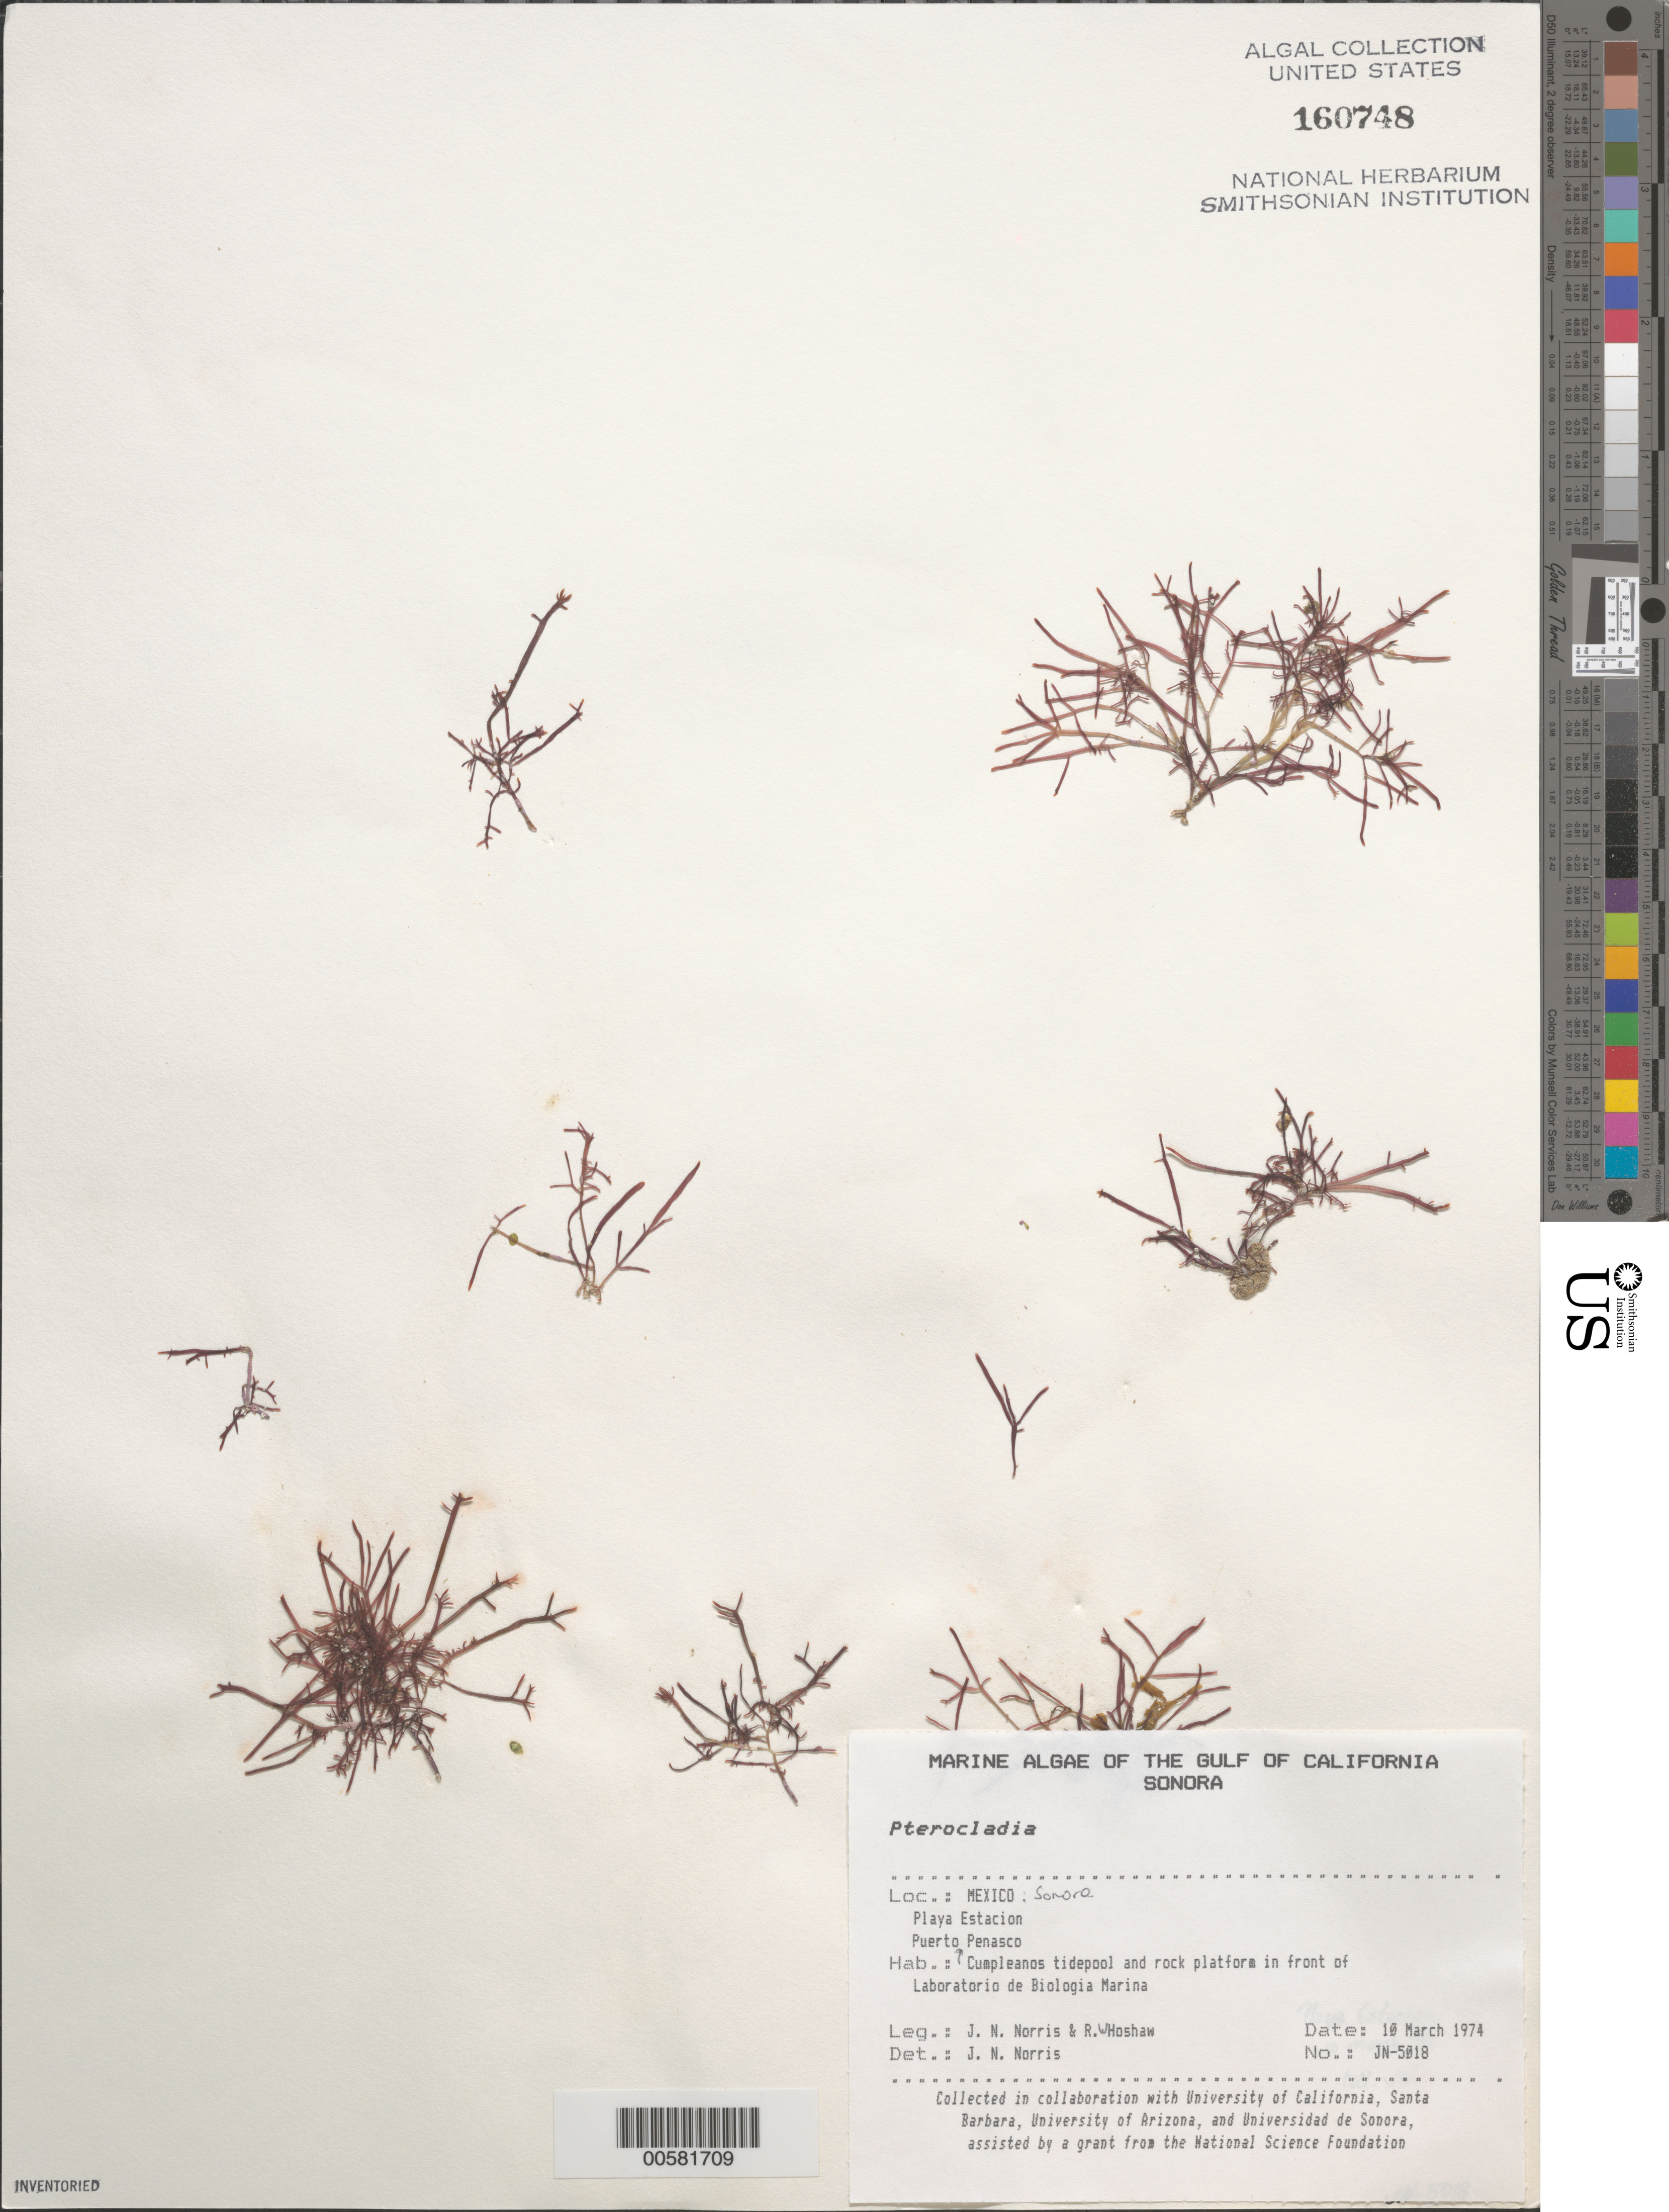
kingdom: Plantae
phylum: Rhodophyta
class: Florideophyceae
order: Gelidiales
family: Pterocladiaceae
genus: Pterocladia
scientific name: Pterocladia sp.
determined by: Norris, James N.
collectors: J. N. Norris & R. Hoshaw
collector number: JN-5018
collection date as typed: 10 Mar 1974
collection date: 1974-03-10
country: Mexico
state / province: Sonora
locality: Playa Estacion, Puerto Penasco, Cumpleanos Tide Pool and Laboratorio de Biologia Marina shore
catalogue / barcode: US 160748